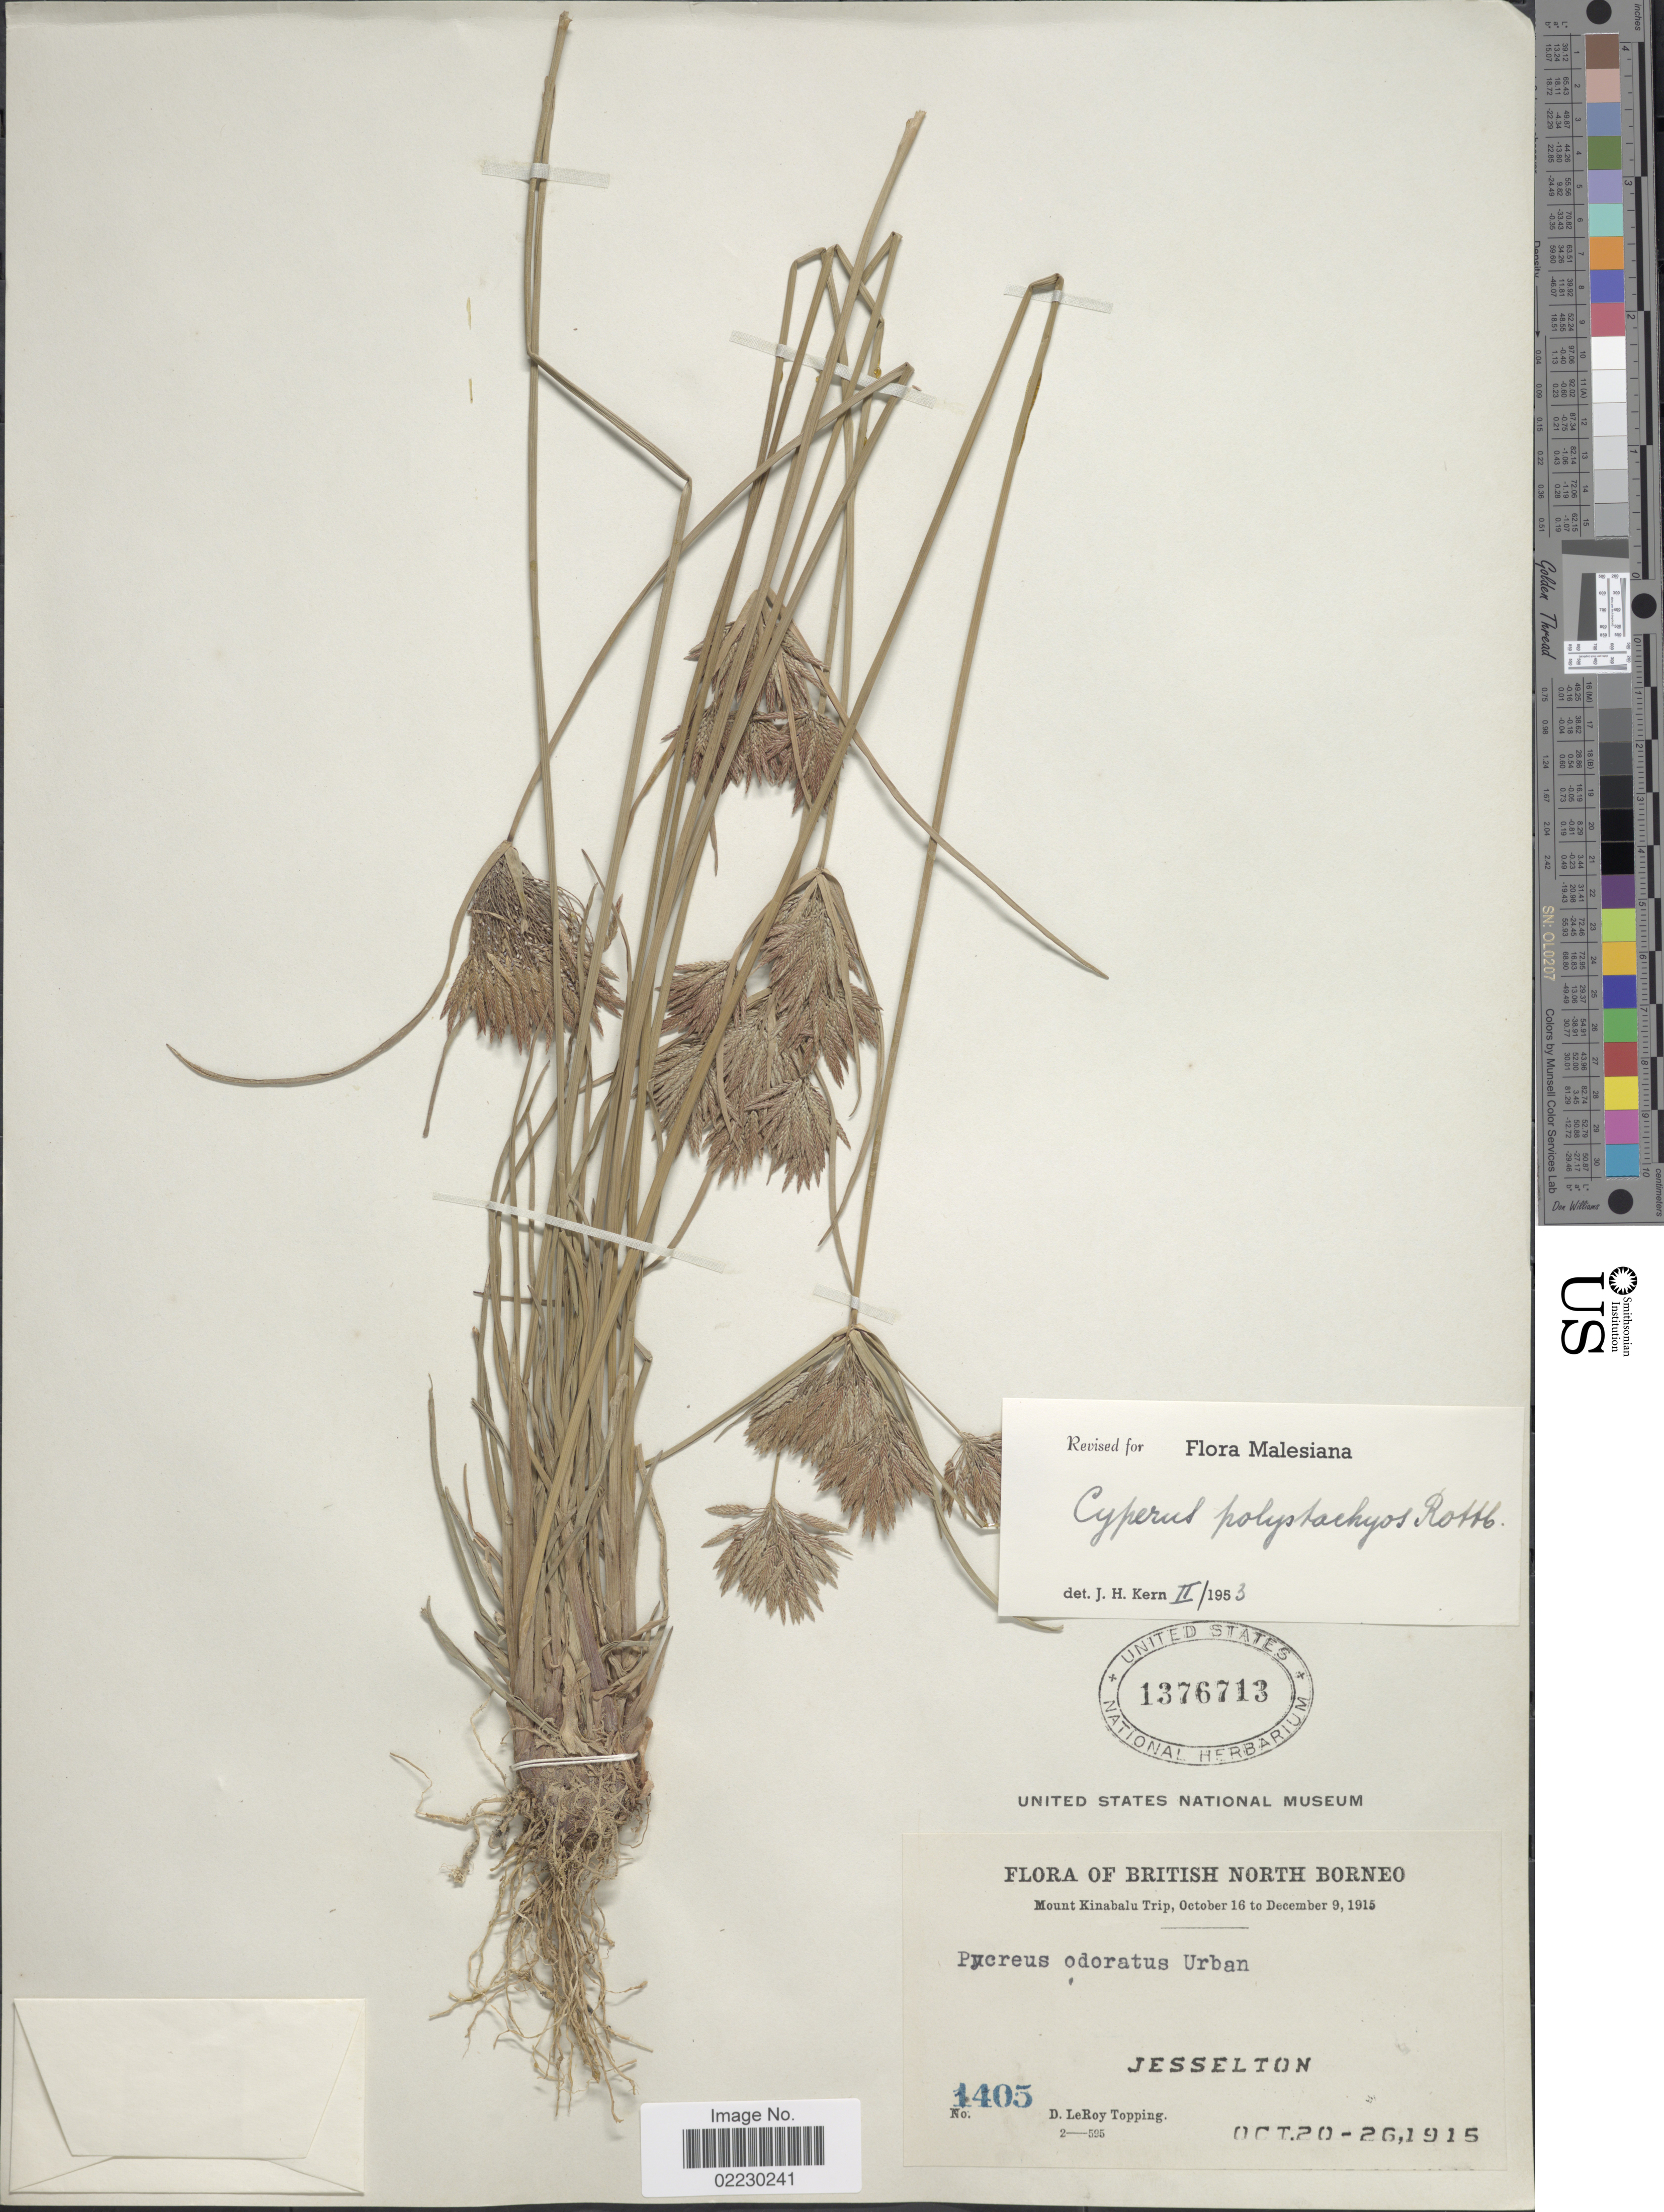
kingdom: Plantae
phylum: Tracheophyta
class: Liliopsida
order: Poales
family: Cyperaceae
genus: Cyperus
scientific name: Cyperus polystachyos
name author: Rottb.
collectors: D. L. Topping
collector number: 1405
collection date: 1915-10-20/1915-10-26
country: Malaysia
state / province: Sabah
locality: British North Borneo, Jesselton.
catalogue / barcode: US 1376713